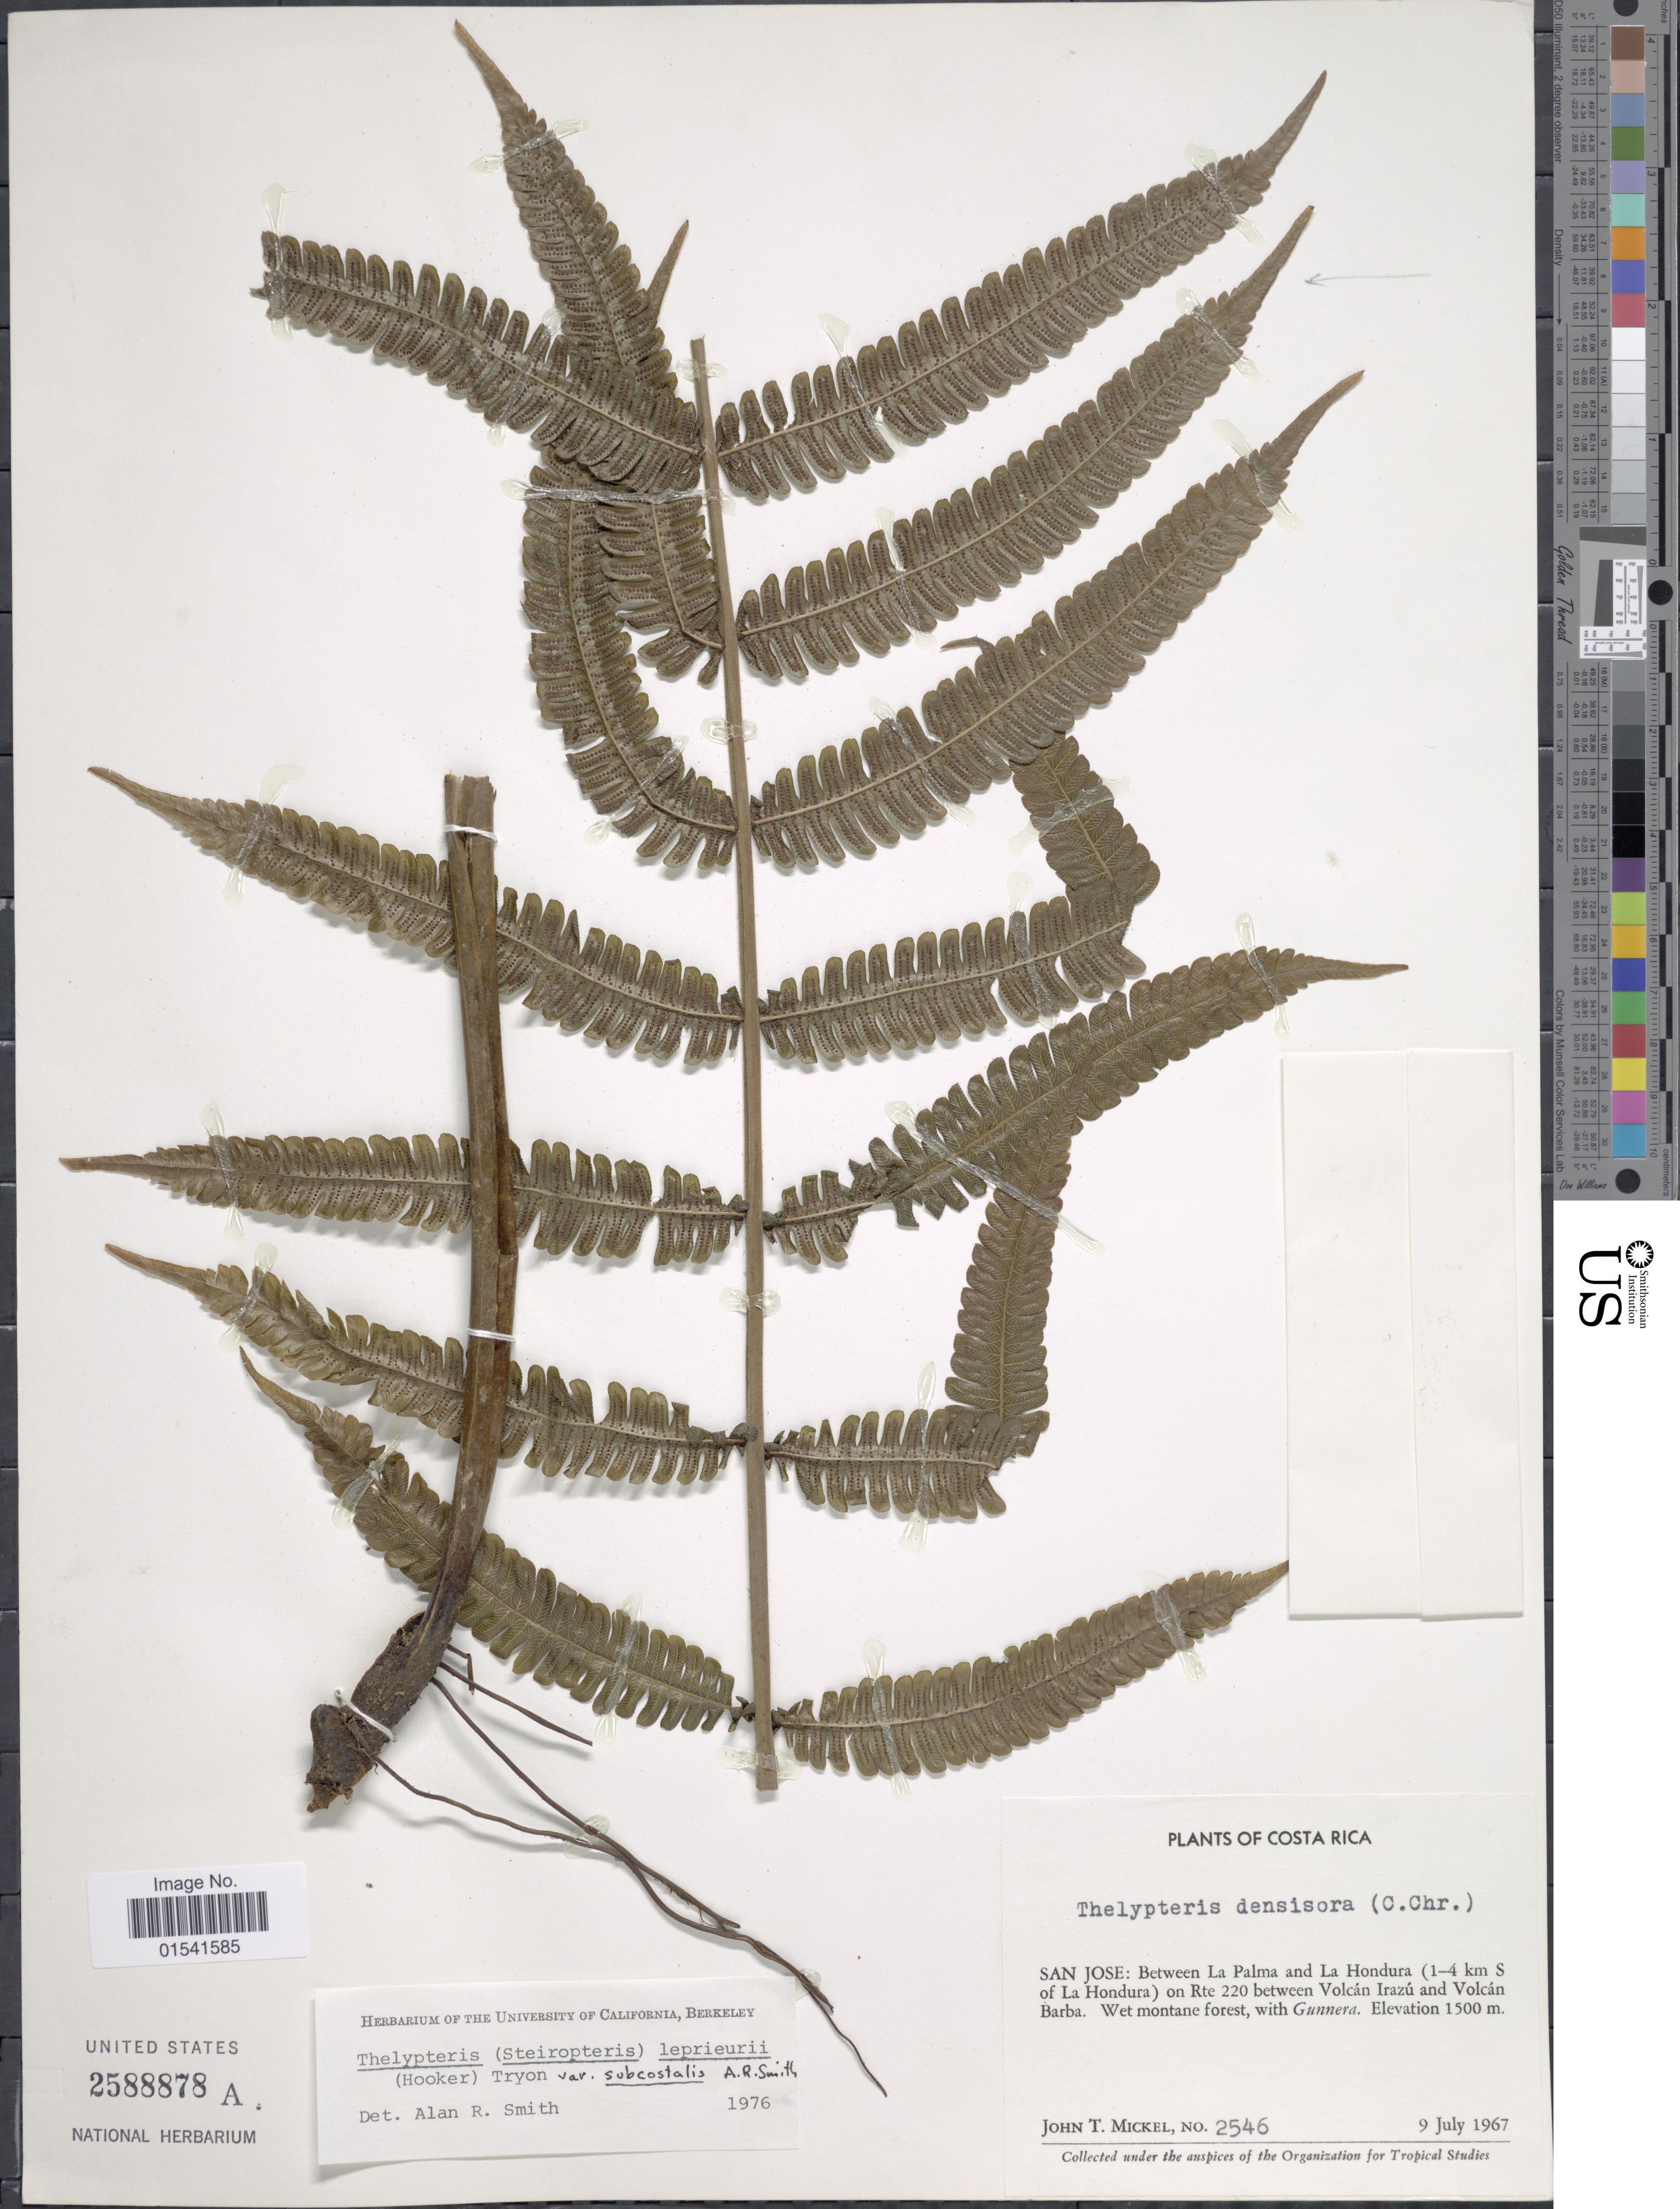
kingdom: Plantae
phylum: Tracheophyta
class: Polypodiopsida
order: Polypodiales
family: Thelypteridaceae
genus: Steiropteris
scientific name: Steiropteris leprieurii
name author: (Hook. f.) Pic. Serm.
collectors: J. T. Mickel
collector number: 2546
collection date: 1967-07-09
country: Costa Rica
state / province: San José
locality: Between La Palma and La Hondura (1-4 km S of La Hondura) on Rte 220 between Volcán Irazú and Volcán Barba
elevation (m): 1500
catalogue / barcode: US 2588878A